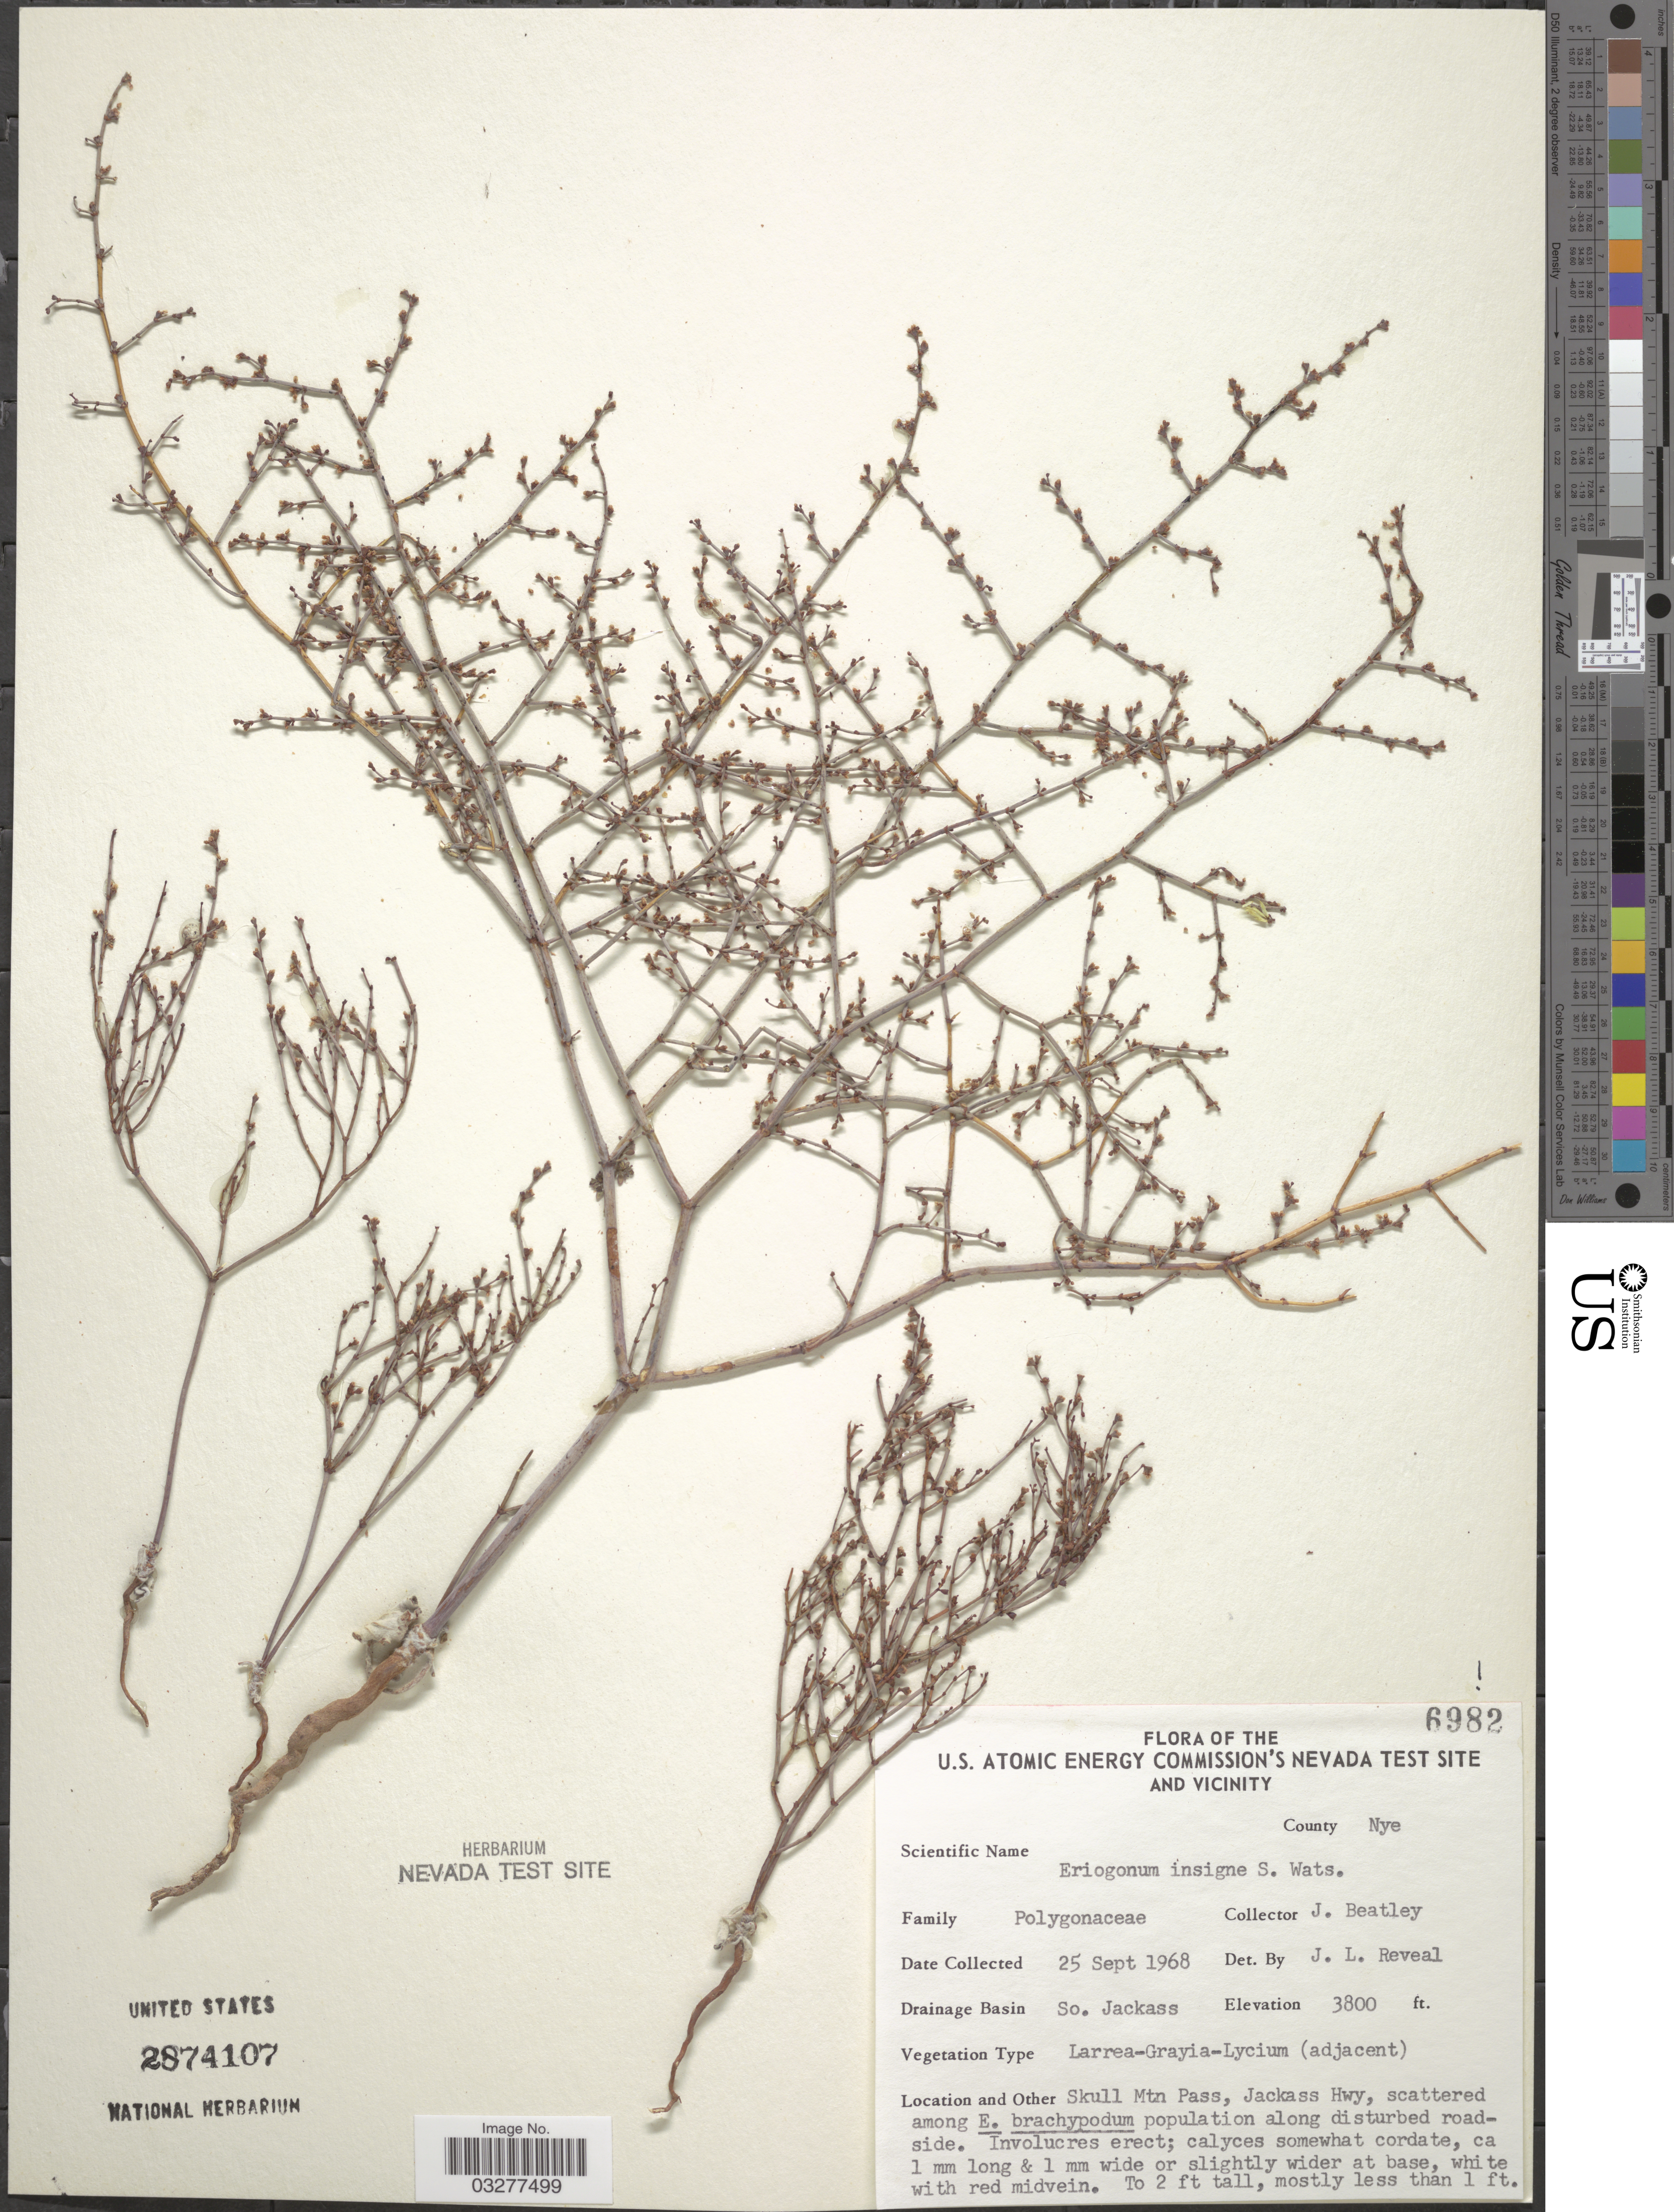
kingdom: Plantae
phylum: Tracheophyta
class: Magnoliopsida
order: Caryophyllales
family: Polygonaceae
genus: Eriogonum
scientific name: Eriogonum insigne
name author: S. Watson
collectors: J. C. Beatley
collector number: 6982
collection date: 1968-09-25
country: United States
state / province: Nevada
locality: U.S. Atomic Energy Commission's Nevada Test Site and Vicinity, County Nye, Drainage Basin So. Jackass, Skull Mtn Pass, Jackass Hwy.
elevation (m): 1158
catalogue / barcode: US 2874107